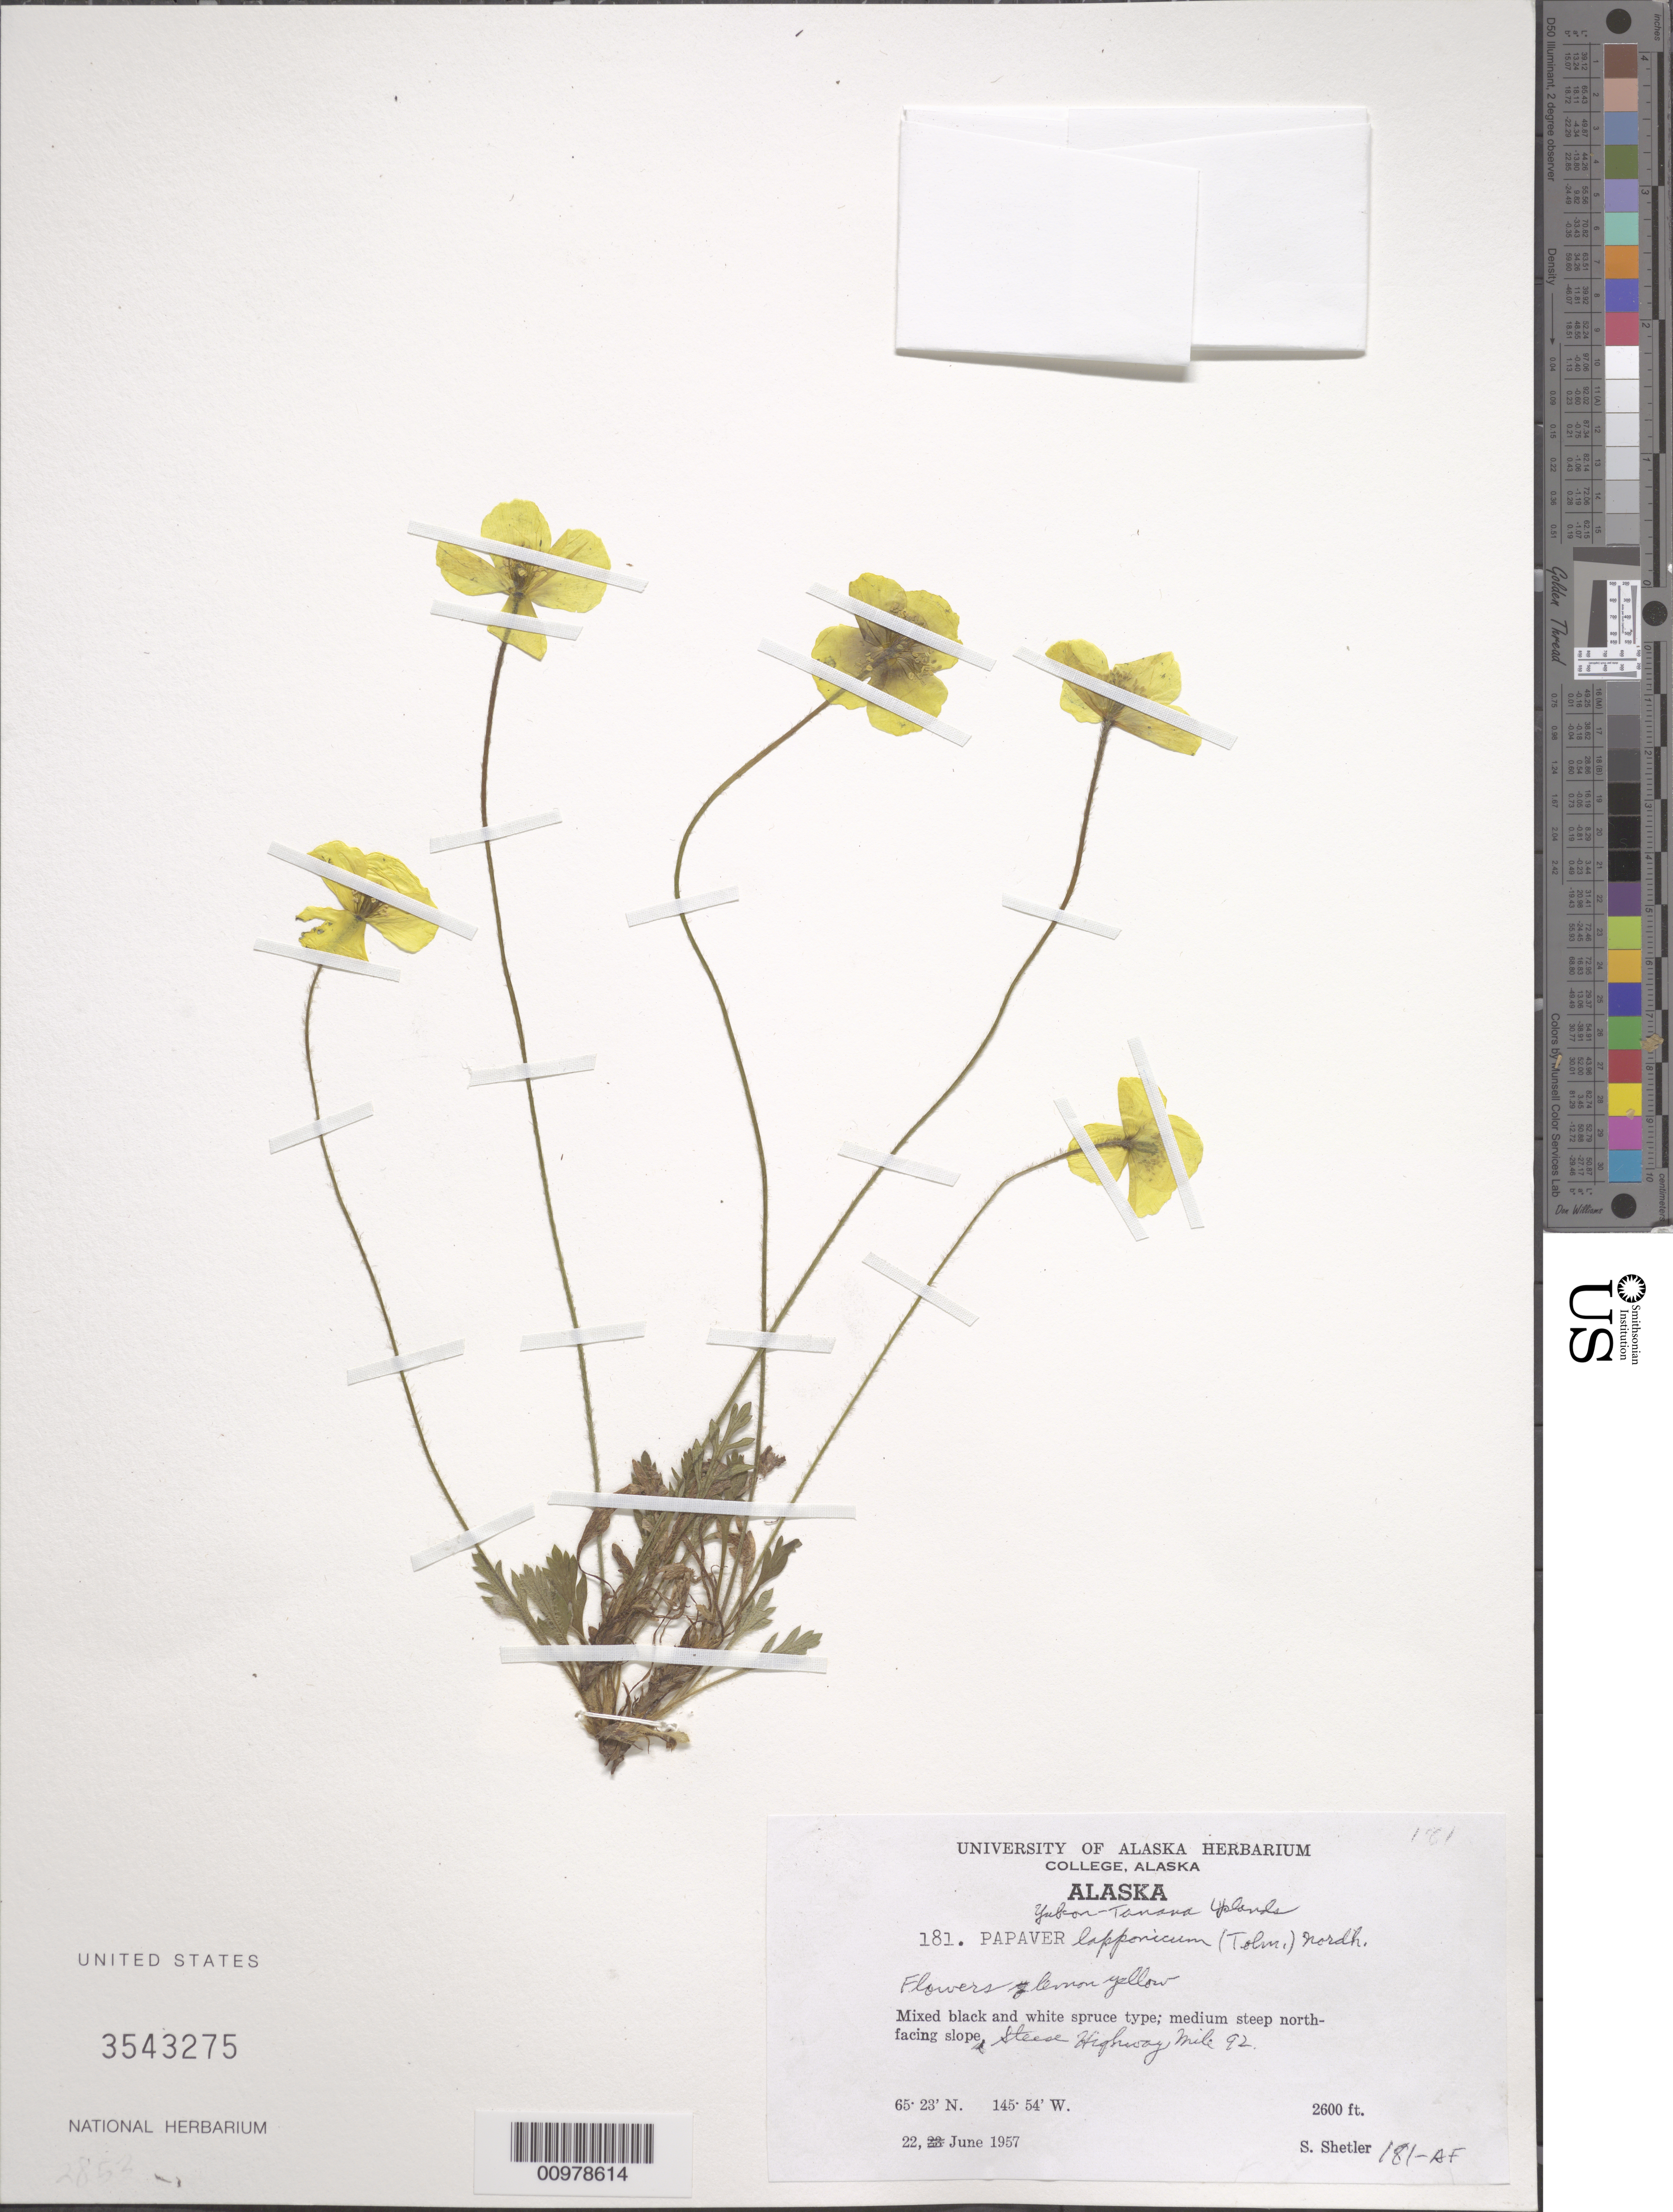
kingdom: Plantae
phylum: Tracheophyta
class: Magnoliopsida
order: Ranunculales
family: Papaveraceae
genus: Papaver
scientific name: Papaver lapponicum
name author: (Tolm.) Nordh.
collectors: S. Shetler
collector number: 181-AF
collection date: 1957-06-22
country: United States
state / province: Alaska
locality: Steese Highway, Mile 92.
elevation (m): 792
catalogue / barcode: US 3543275